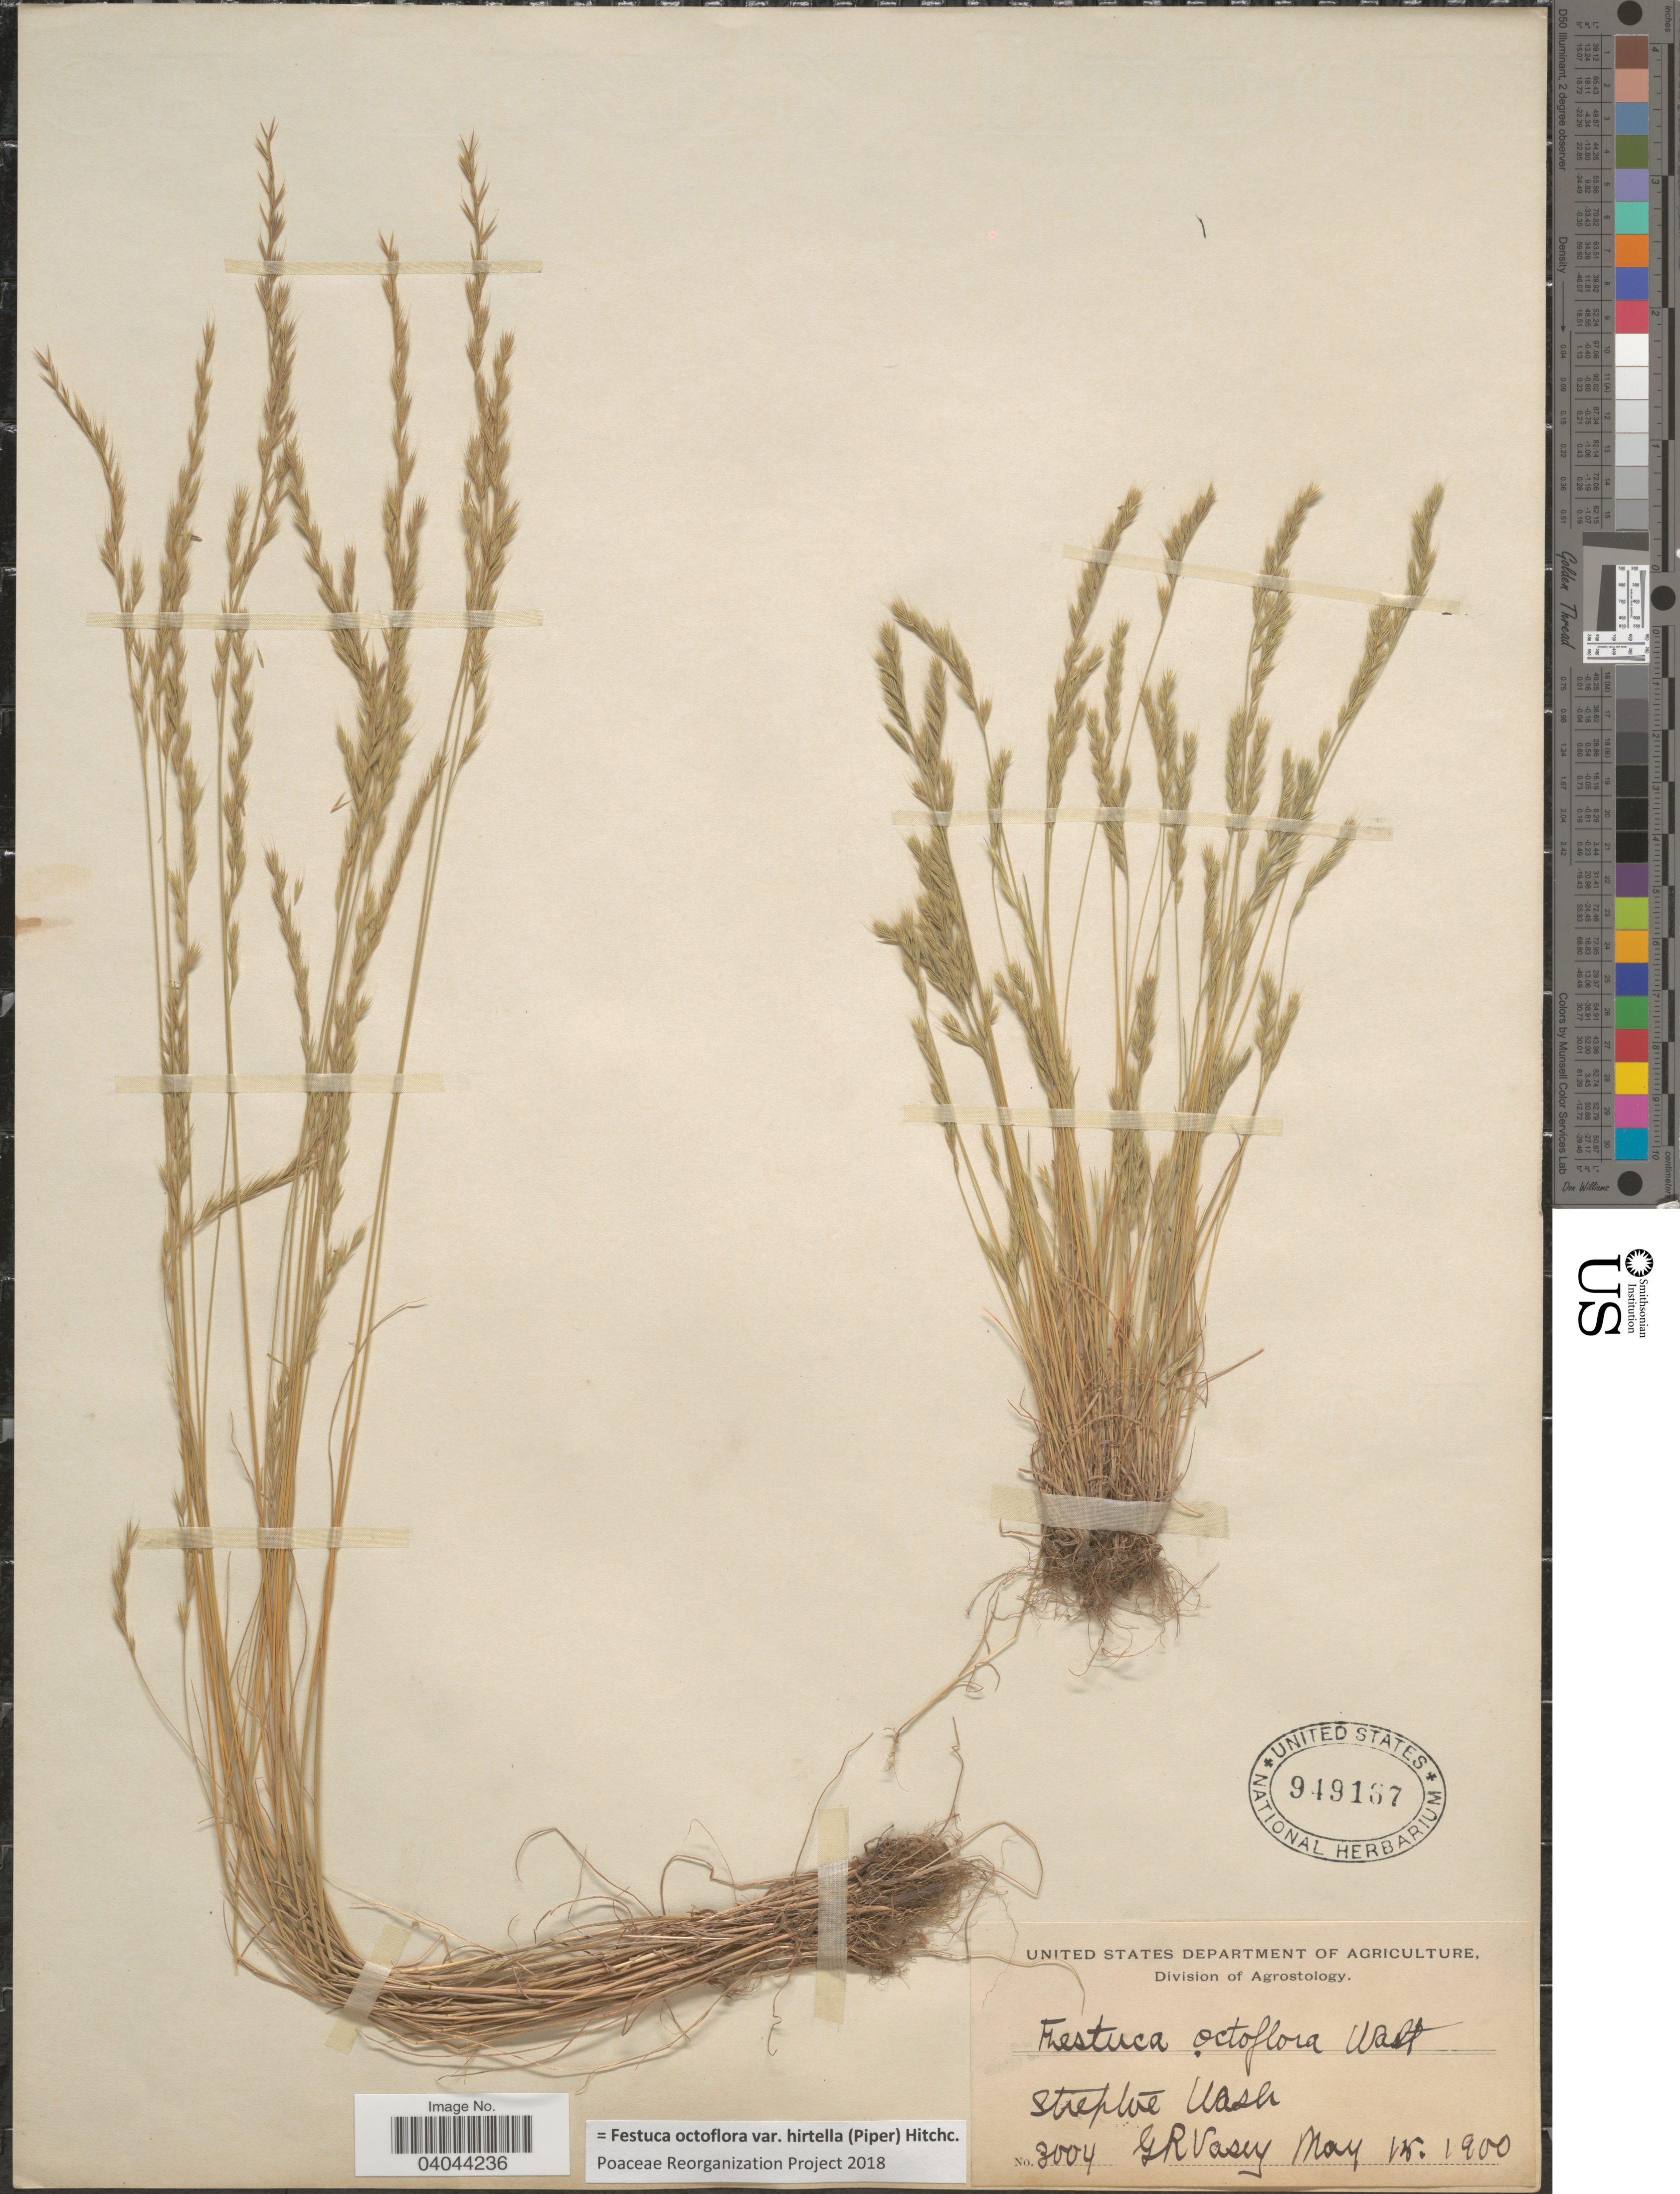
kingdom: Plantae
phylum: Tracheophyta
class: Liliopsida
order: Poales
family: Poaceae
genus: Festuca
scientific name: Festuca octoflora var. hirtella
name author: Piper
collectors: G. R. Vasey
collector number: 3004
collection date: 1900-05-15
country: United States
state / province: Washington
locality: Steptoe.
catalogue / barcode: US 949167